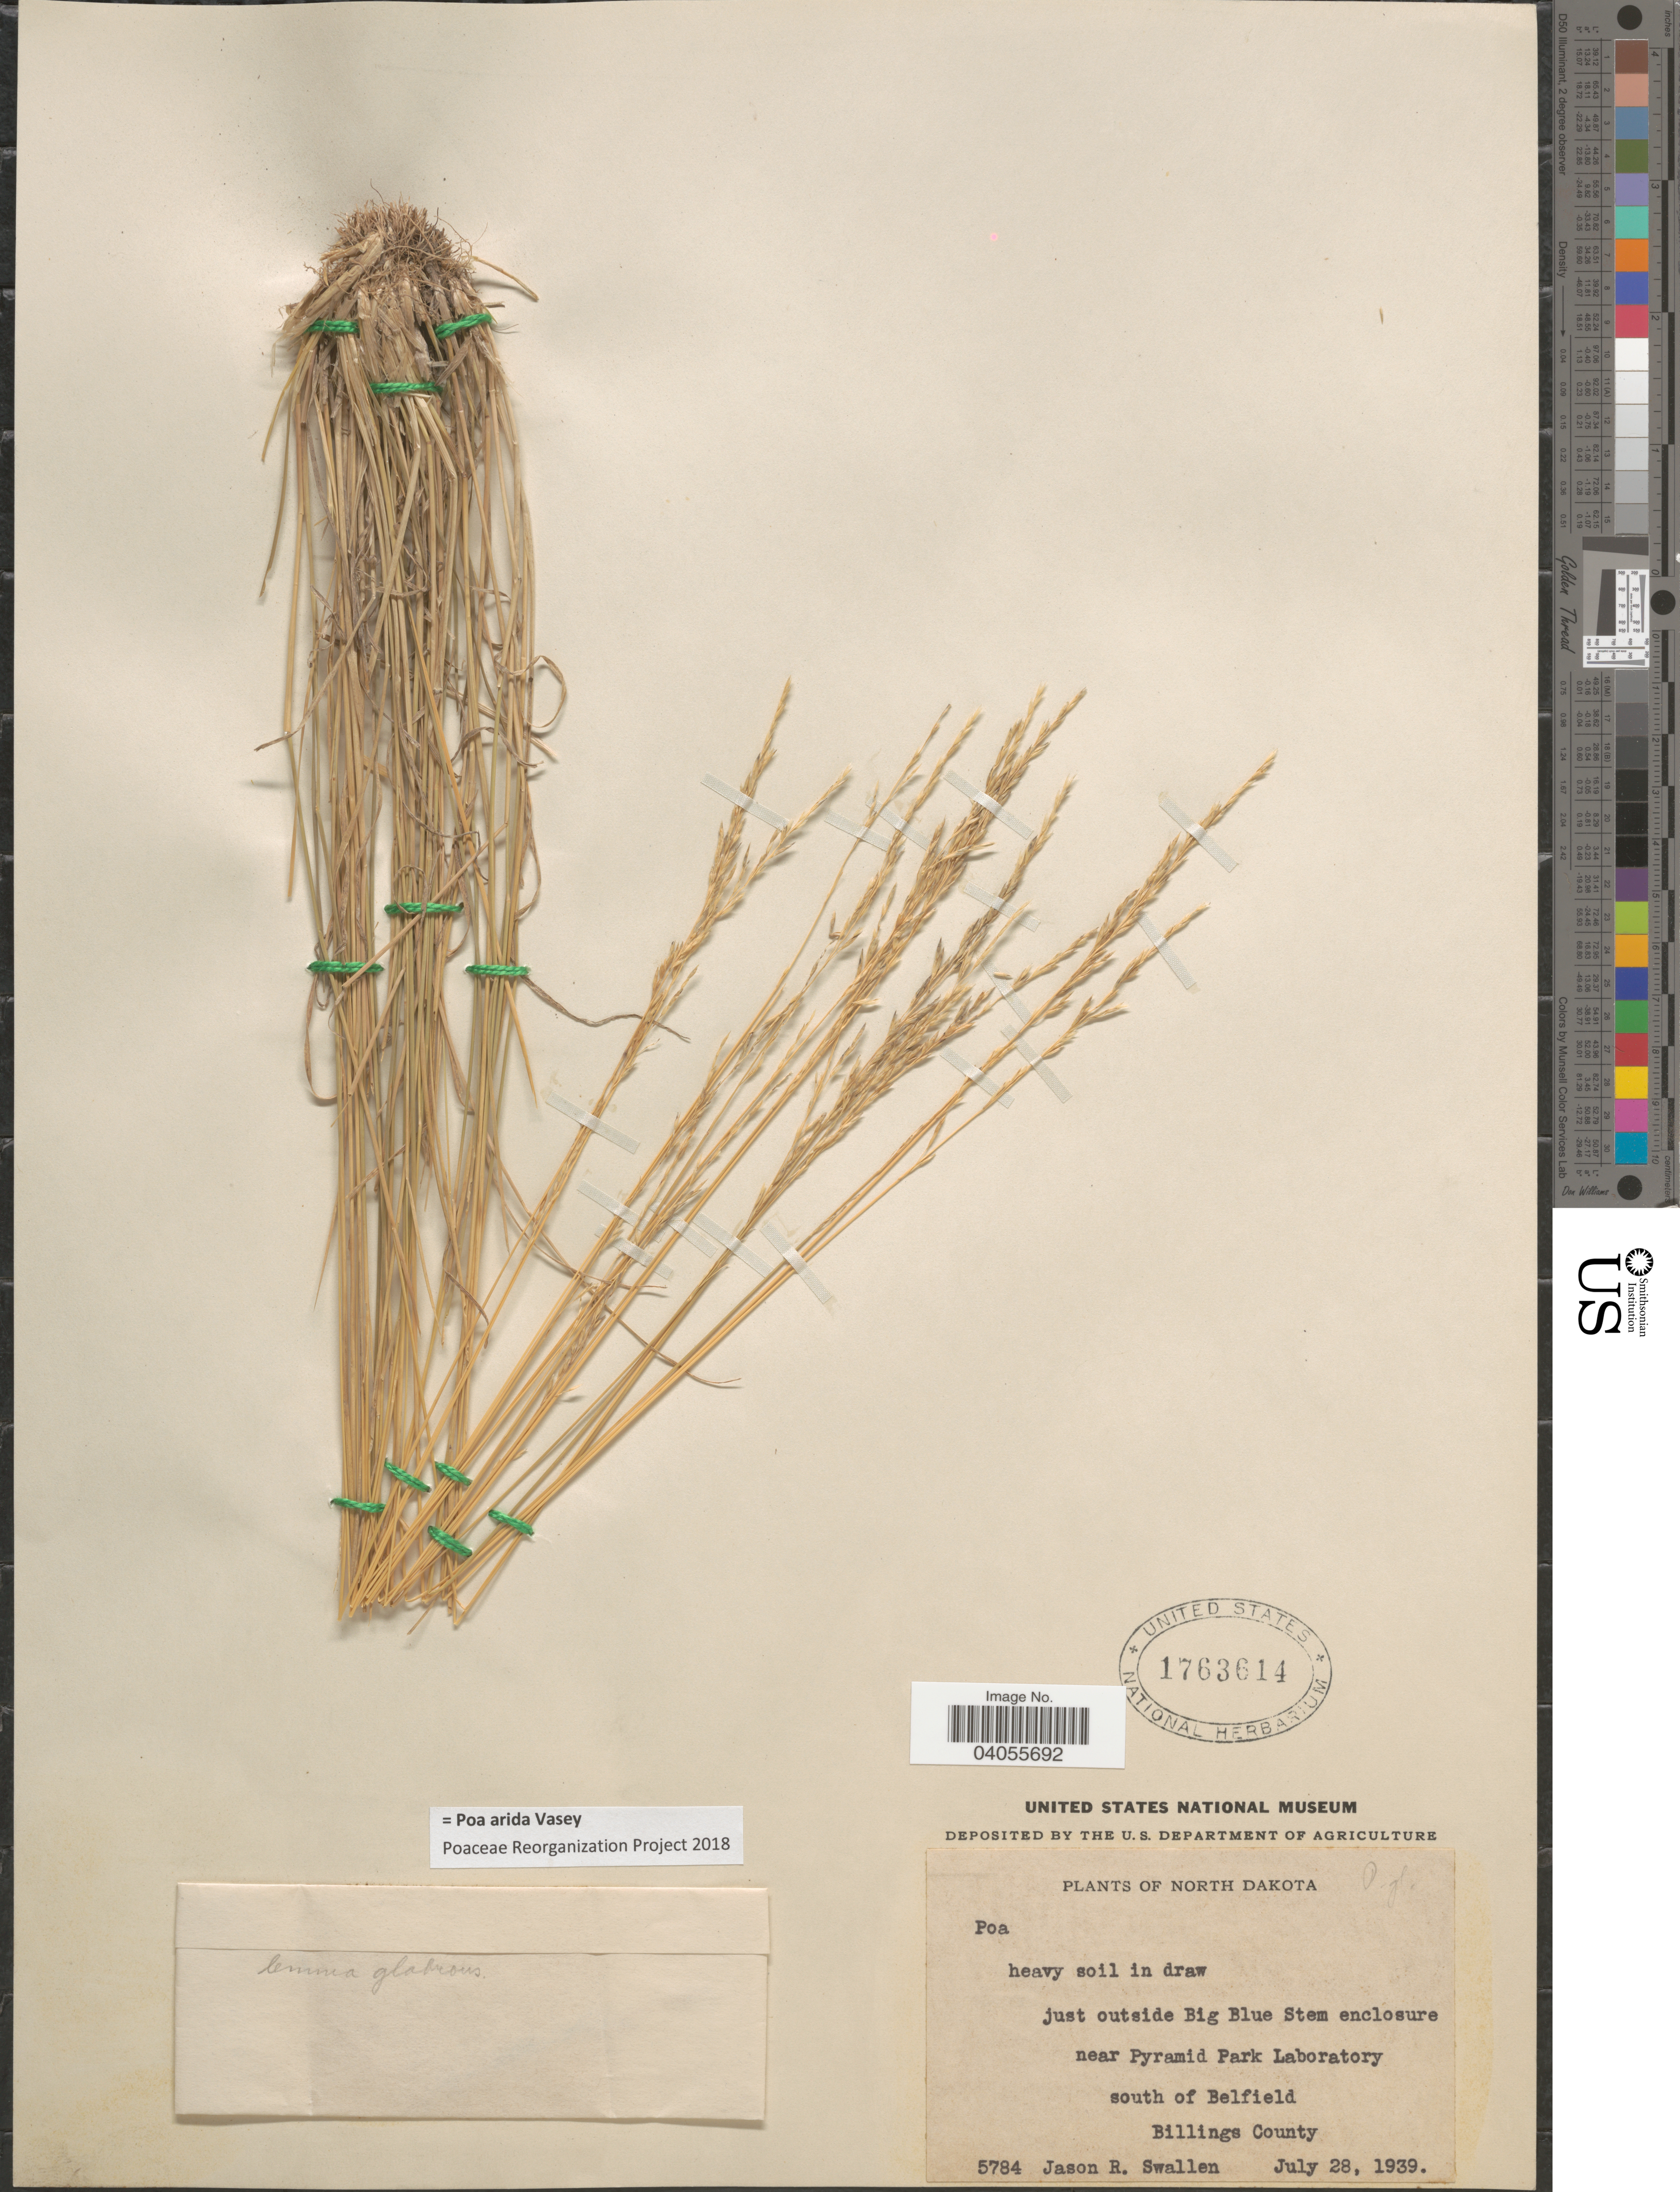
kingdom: Plantae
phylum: Tracheophyta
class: Liliopsida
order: Poales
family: Poaceae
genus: Poa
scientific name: Poa arida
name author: Vasey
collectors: J. R. Swallen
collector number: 5784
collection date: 1939-07-28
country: United States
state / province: North Dakota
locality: Heavy soil in draw. just outside Big Blue Stem enclosure, near Pyramid Park Laboratory, south of Belfield, Billings County.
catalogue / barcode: US 1763614